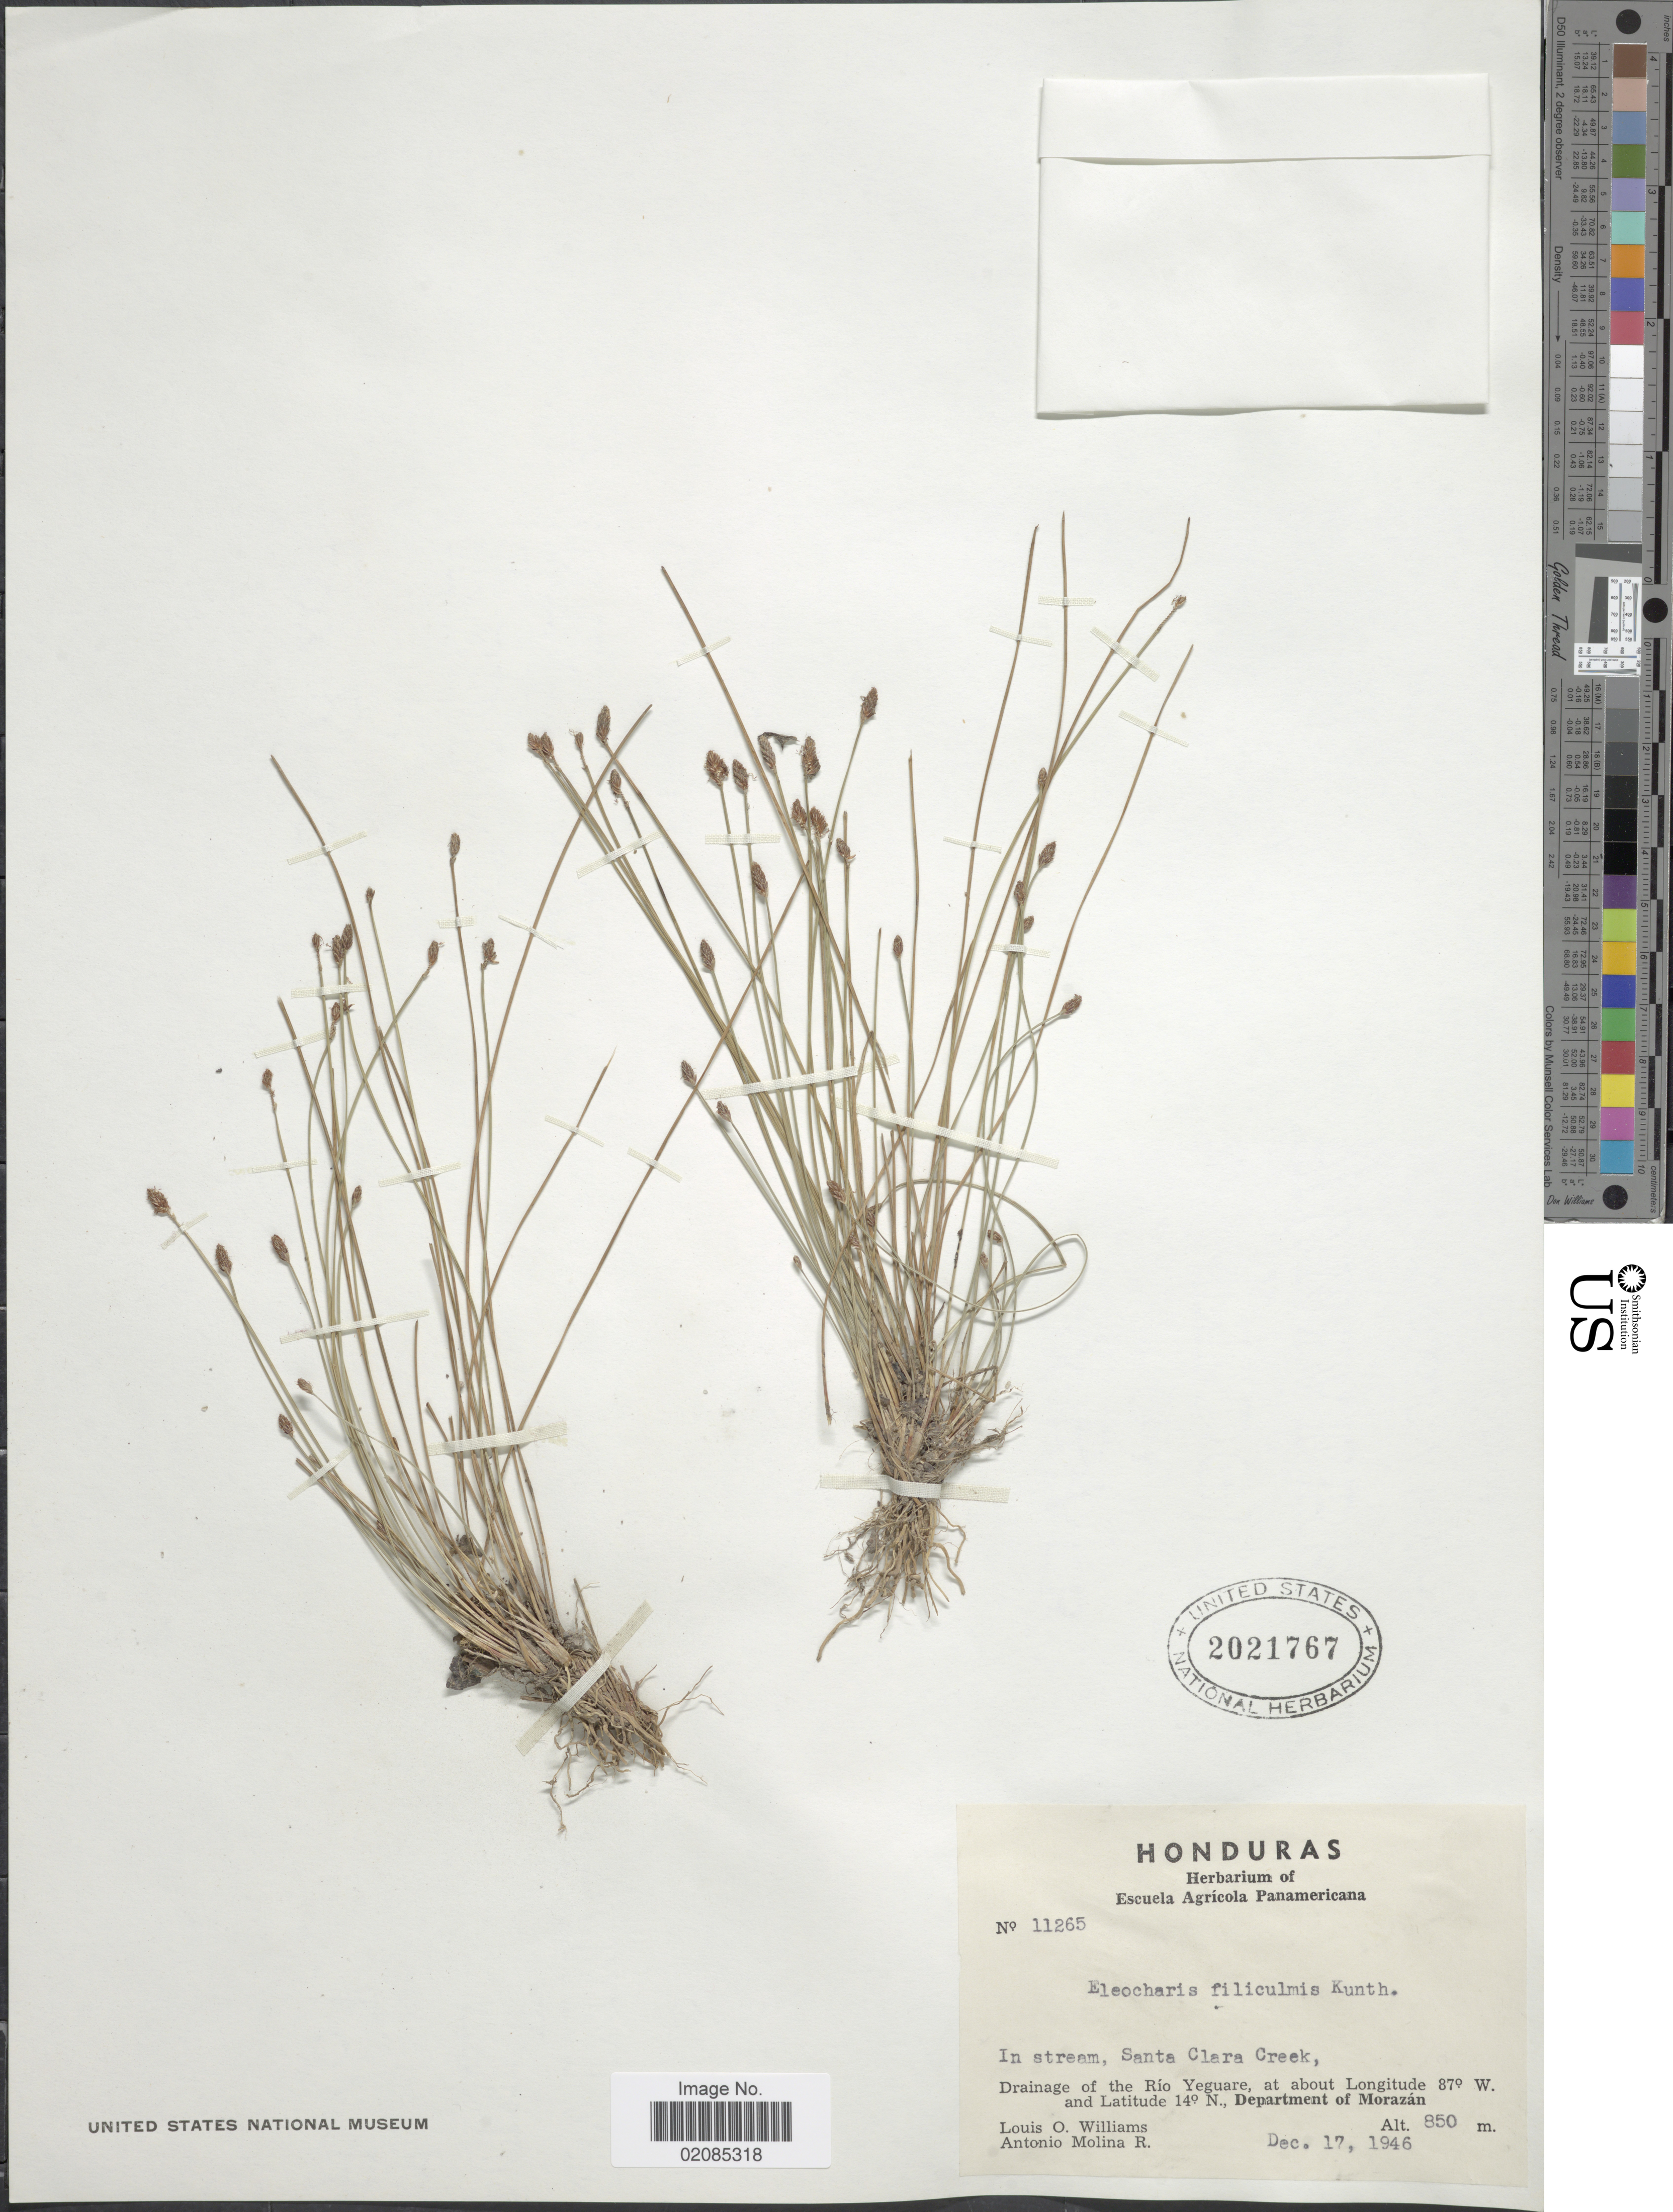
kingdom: Plantae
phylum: Tracheophyta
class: Liliopsida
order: Poales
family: Cyperaceae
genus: Eleocharis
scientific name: Eleocharis filiculmis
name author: Kunth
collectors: L. O. Williams & A. Molina R.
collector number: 11265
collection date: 1946-12-17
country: Honduras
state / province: Fco. Morazán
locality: Santa Clara Creek, Drainage of the Rio Yeguare, Department of Morazan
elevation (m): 850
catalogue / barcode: US 2021767